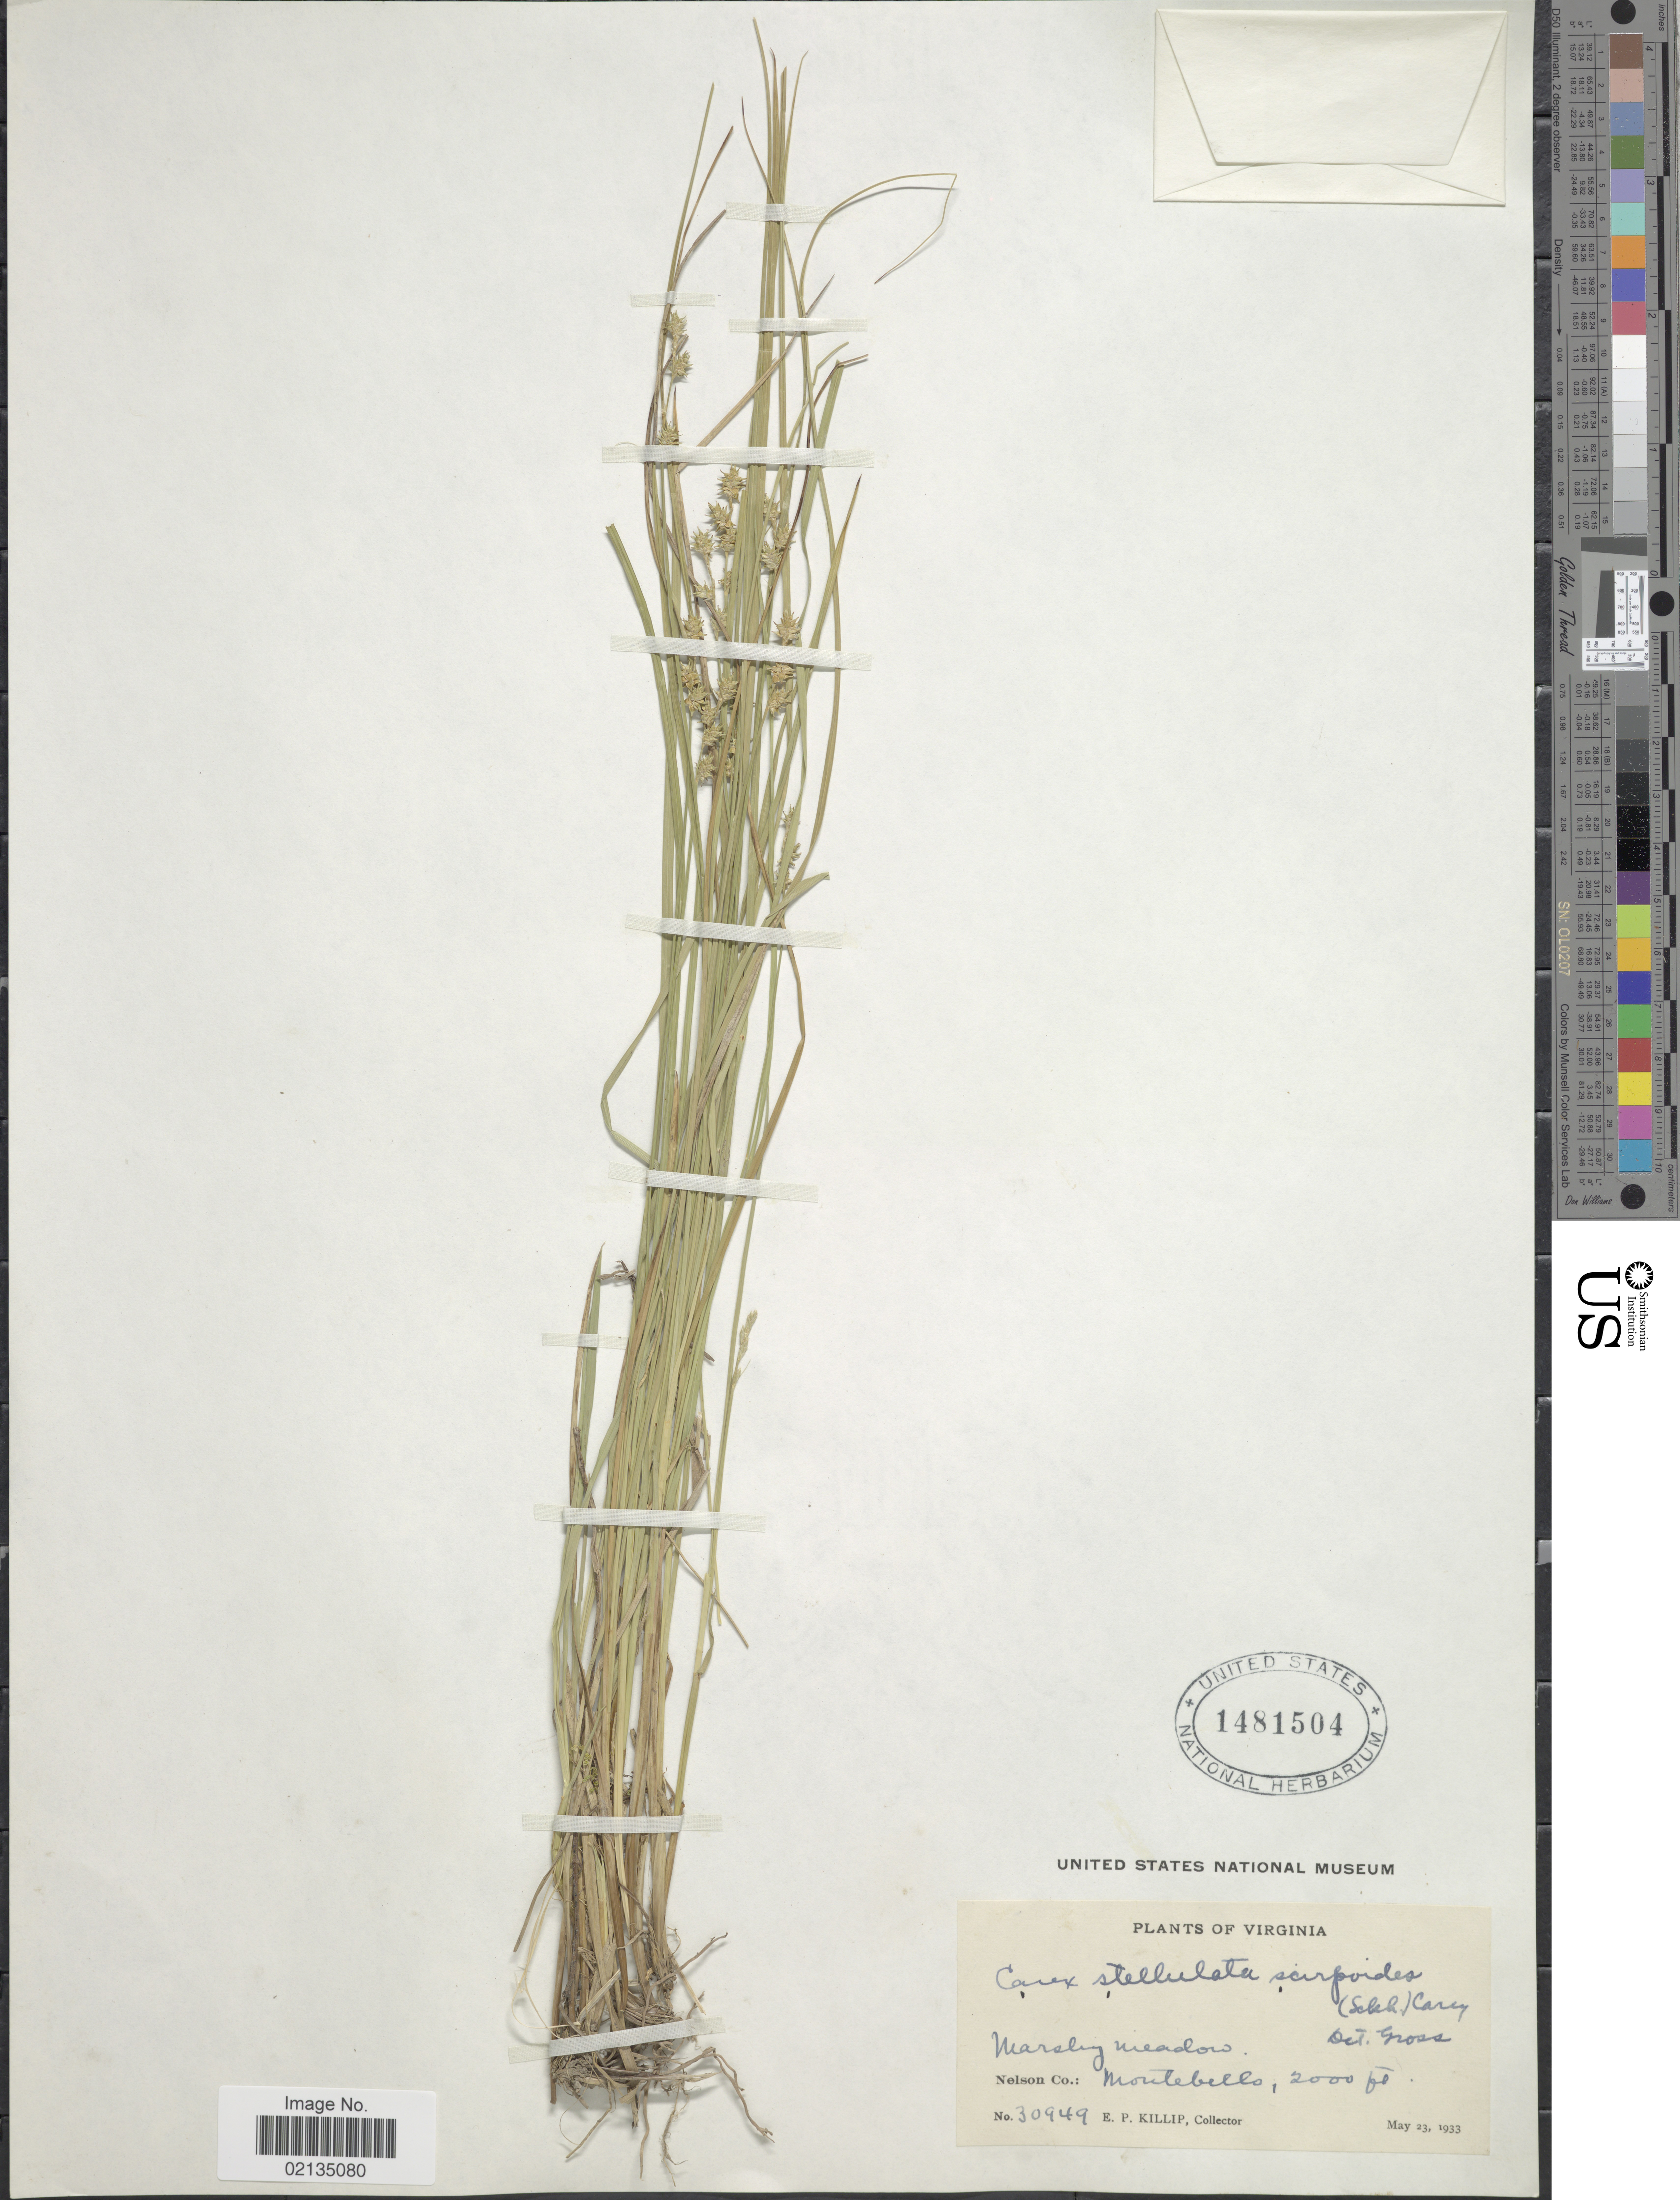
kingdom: Plantae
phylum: Tracheophyta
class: Liliopsida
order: Poales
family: Cyperaceae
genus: Carex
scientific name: Carex echinata subsp. echinata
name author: Murray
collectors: E. P. Killip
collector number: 30949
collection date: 1929-05-30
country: United States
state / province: Virginia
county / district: Nelson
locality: Virginia, Marshy meadow Nelson Co.: Montebello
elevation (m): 610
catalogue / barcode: US 1481504